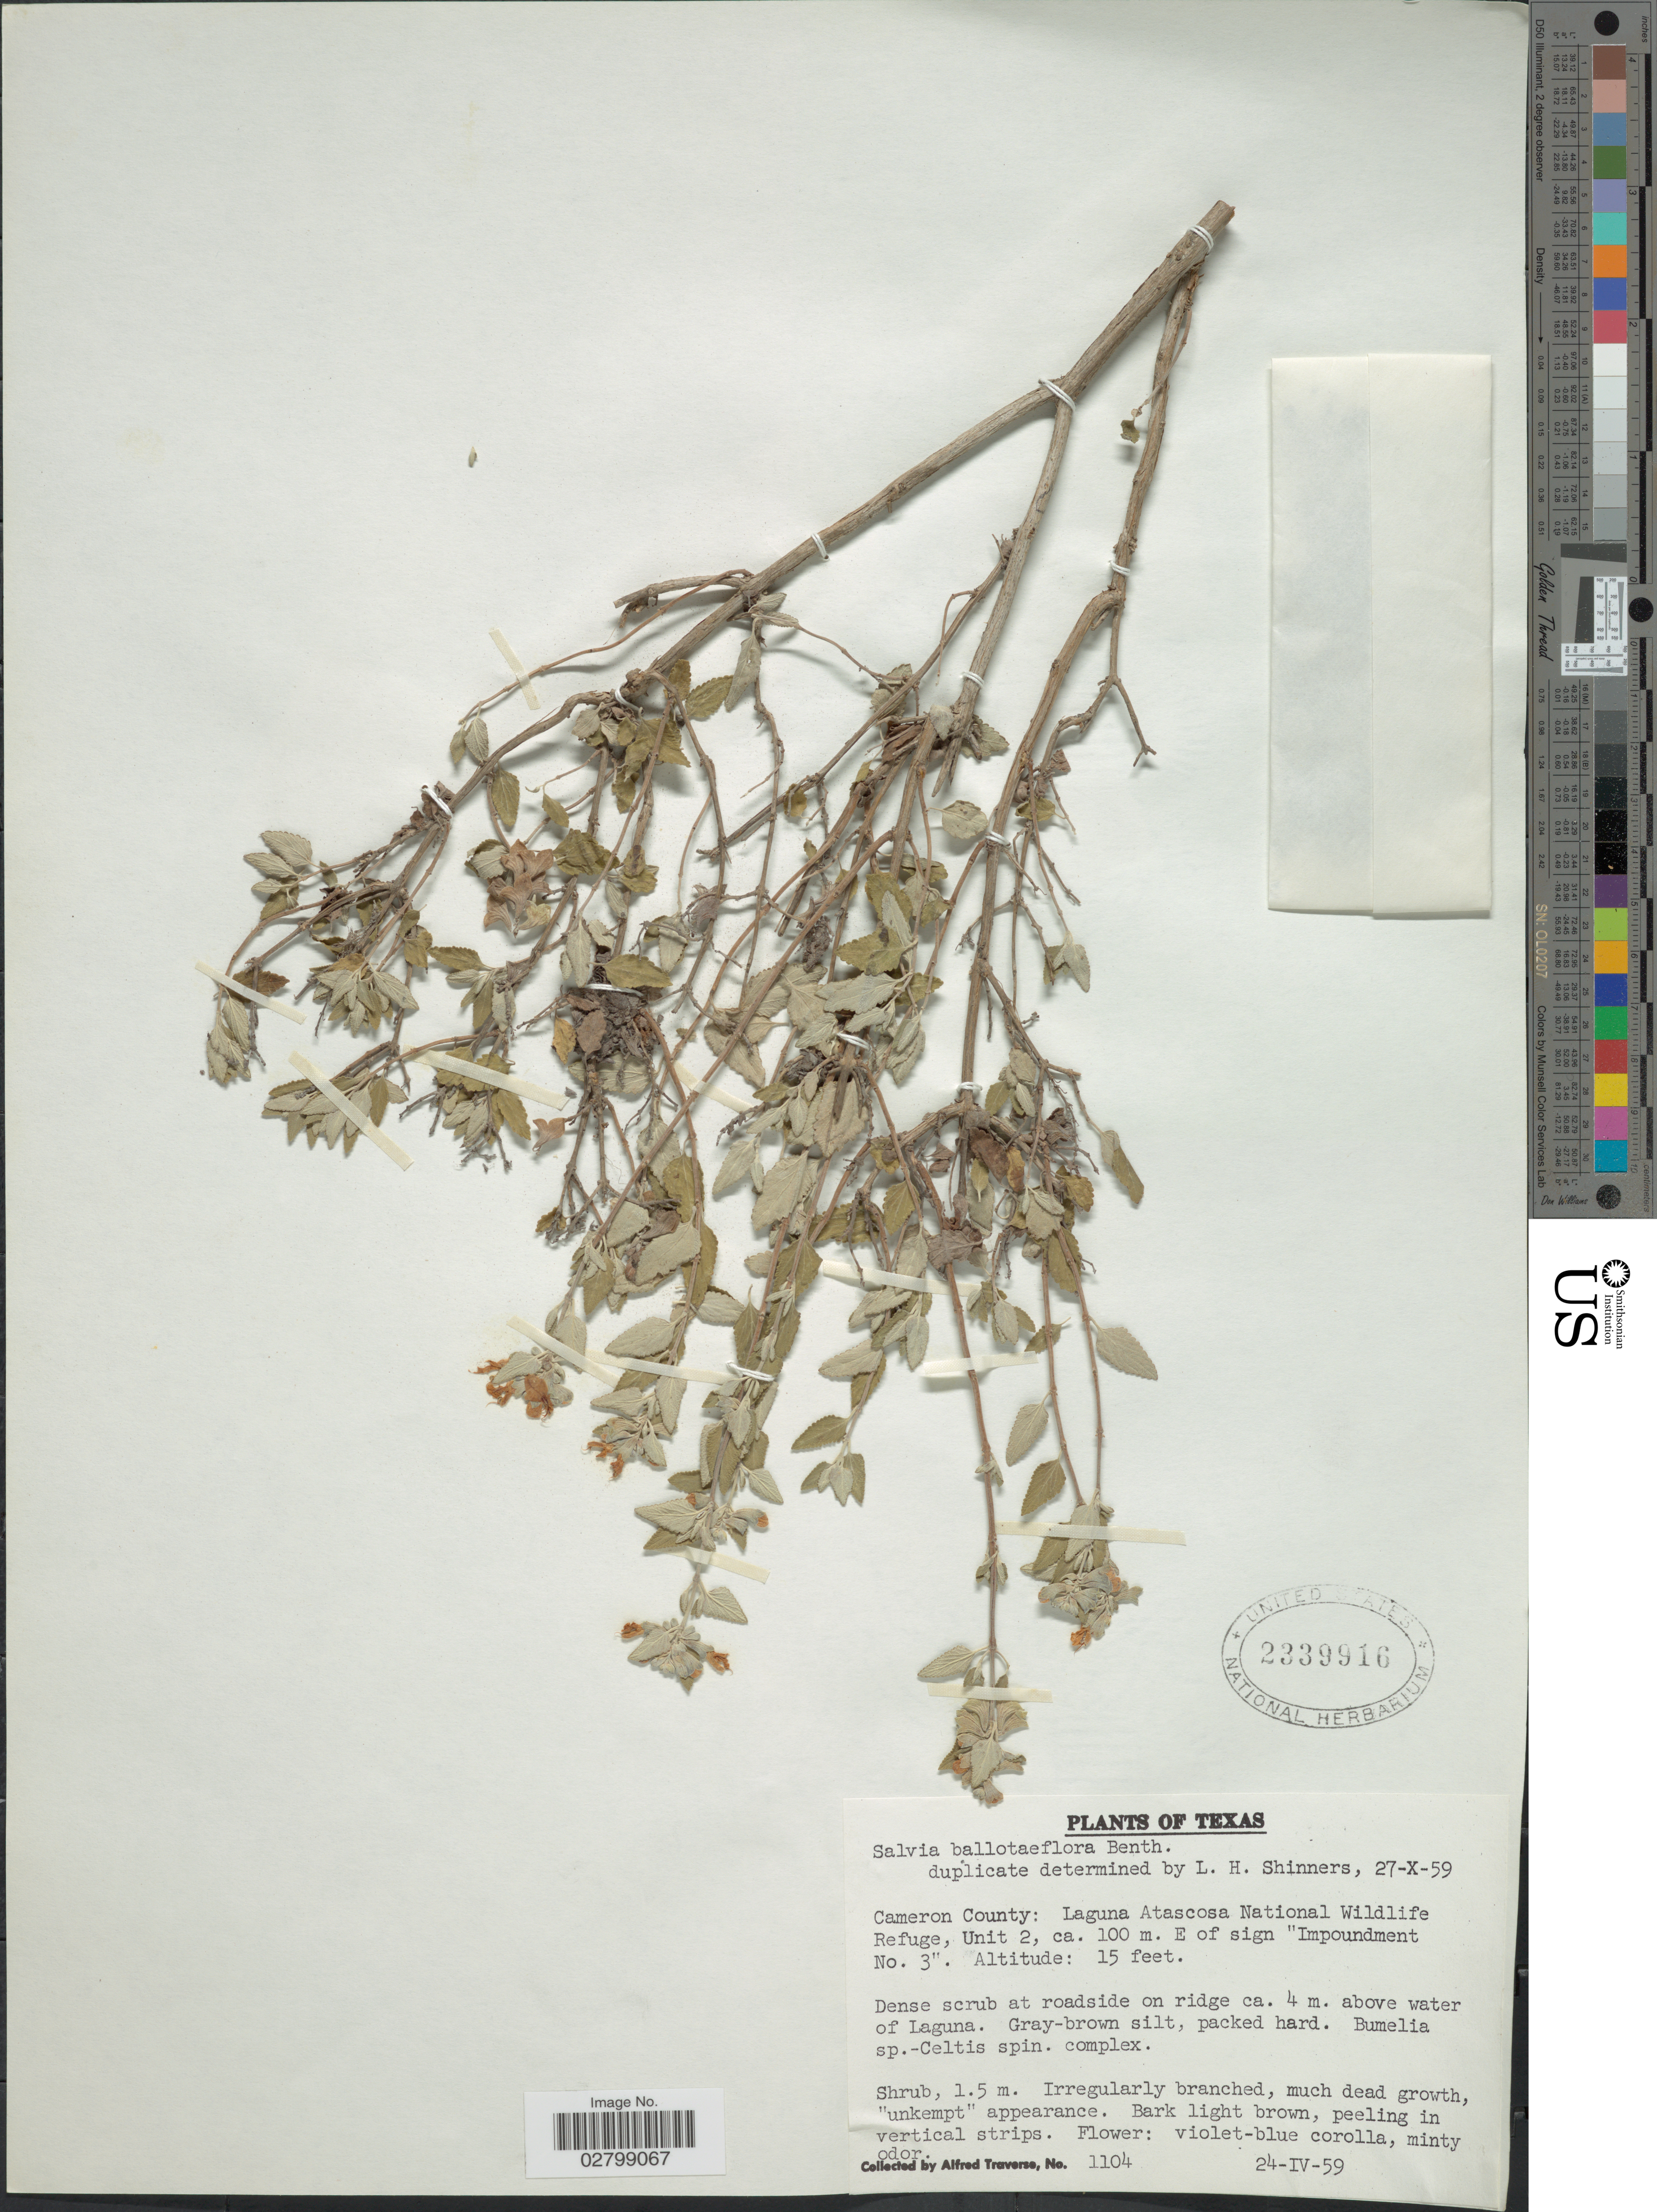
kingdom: Plantae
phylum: Tracheophyta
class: Magnoliopsida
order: Lamiales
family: Lamiaceae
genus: Salvia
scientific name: Salvia ballotiflora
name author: Benth.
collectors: A. Traverse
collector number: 1104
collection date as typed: Transcribed d/m/y: 24/4/59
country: United States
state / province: Texas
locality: Cameron County: Laguna Atascosa National Wildlife Refuge, Unit 2, ca. 100 m. E of sign "Impoundment No. 3".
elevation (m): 5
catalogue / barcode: US 2339916